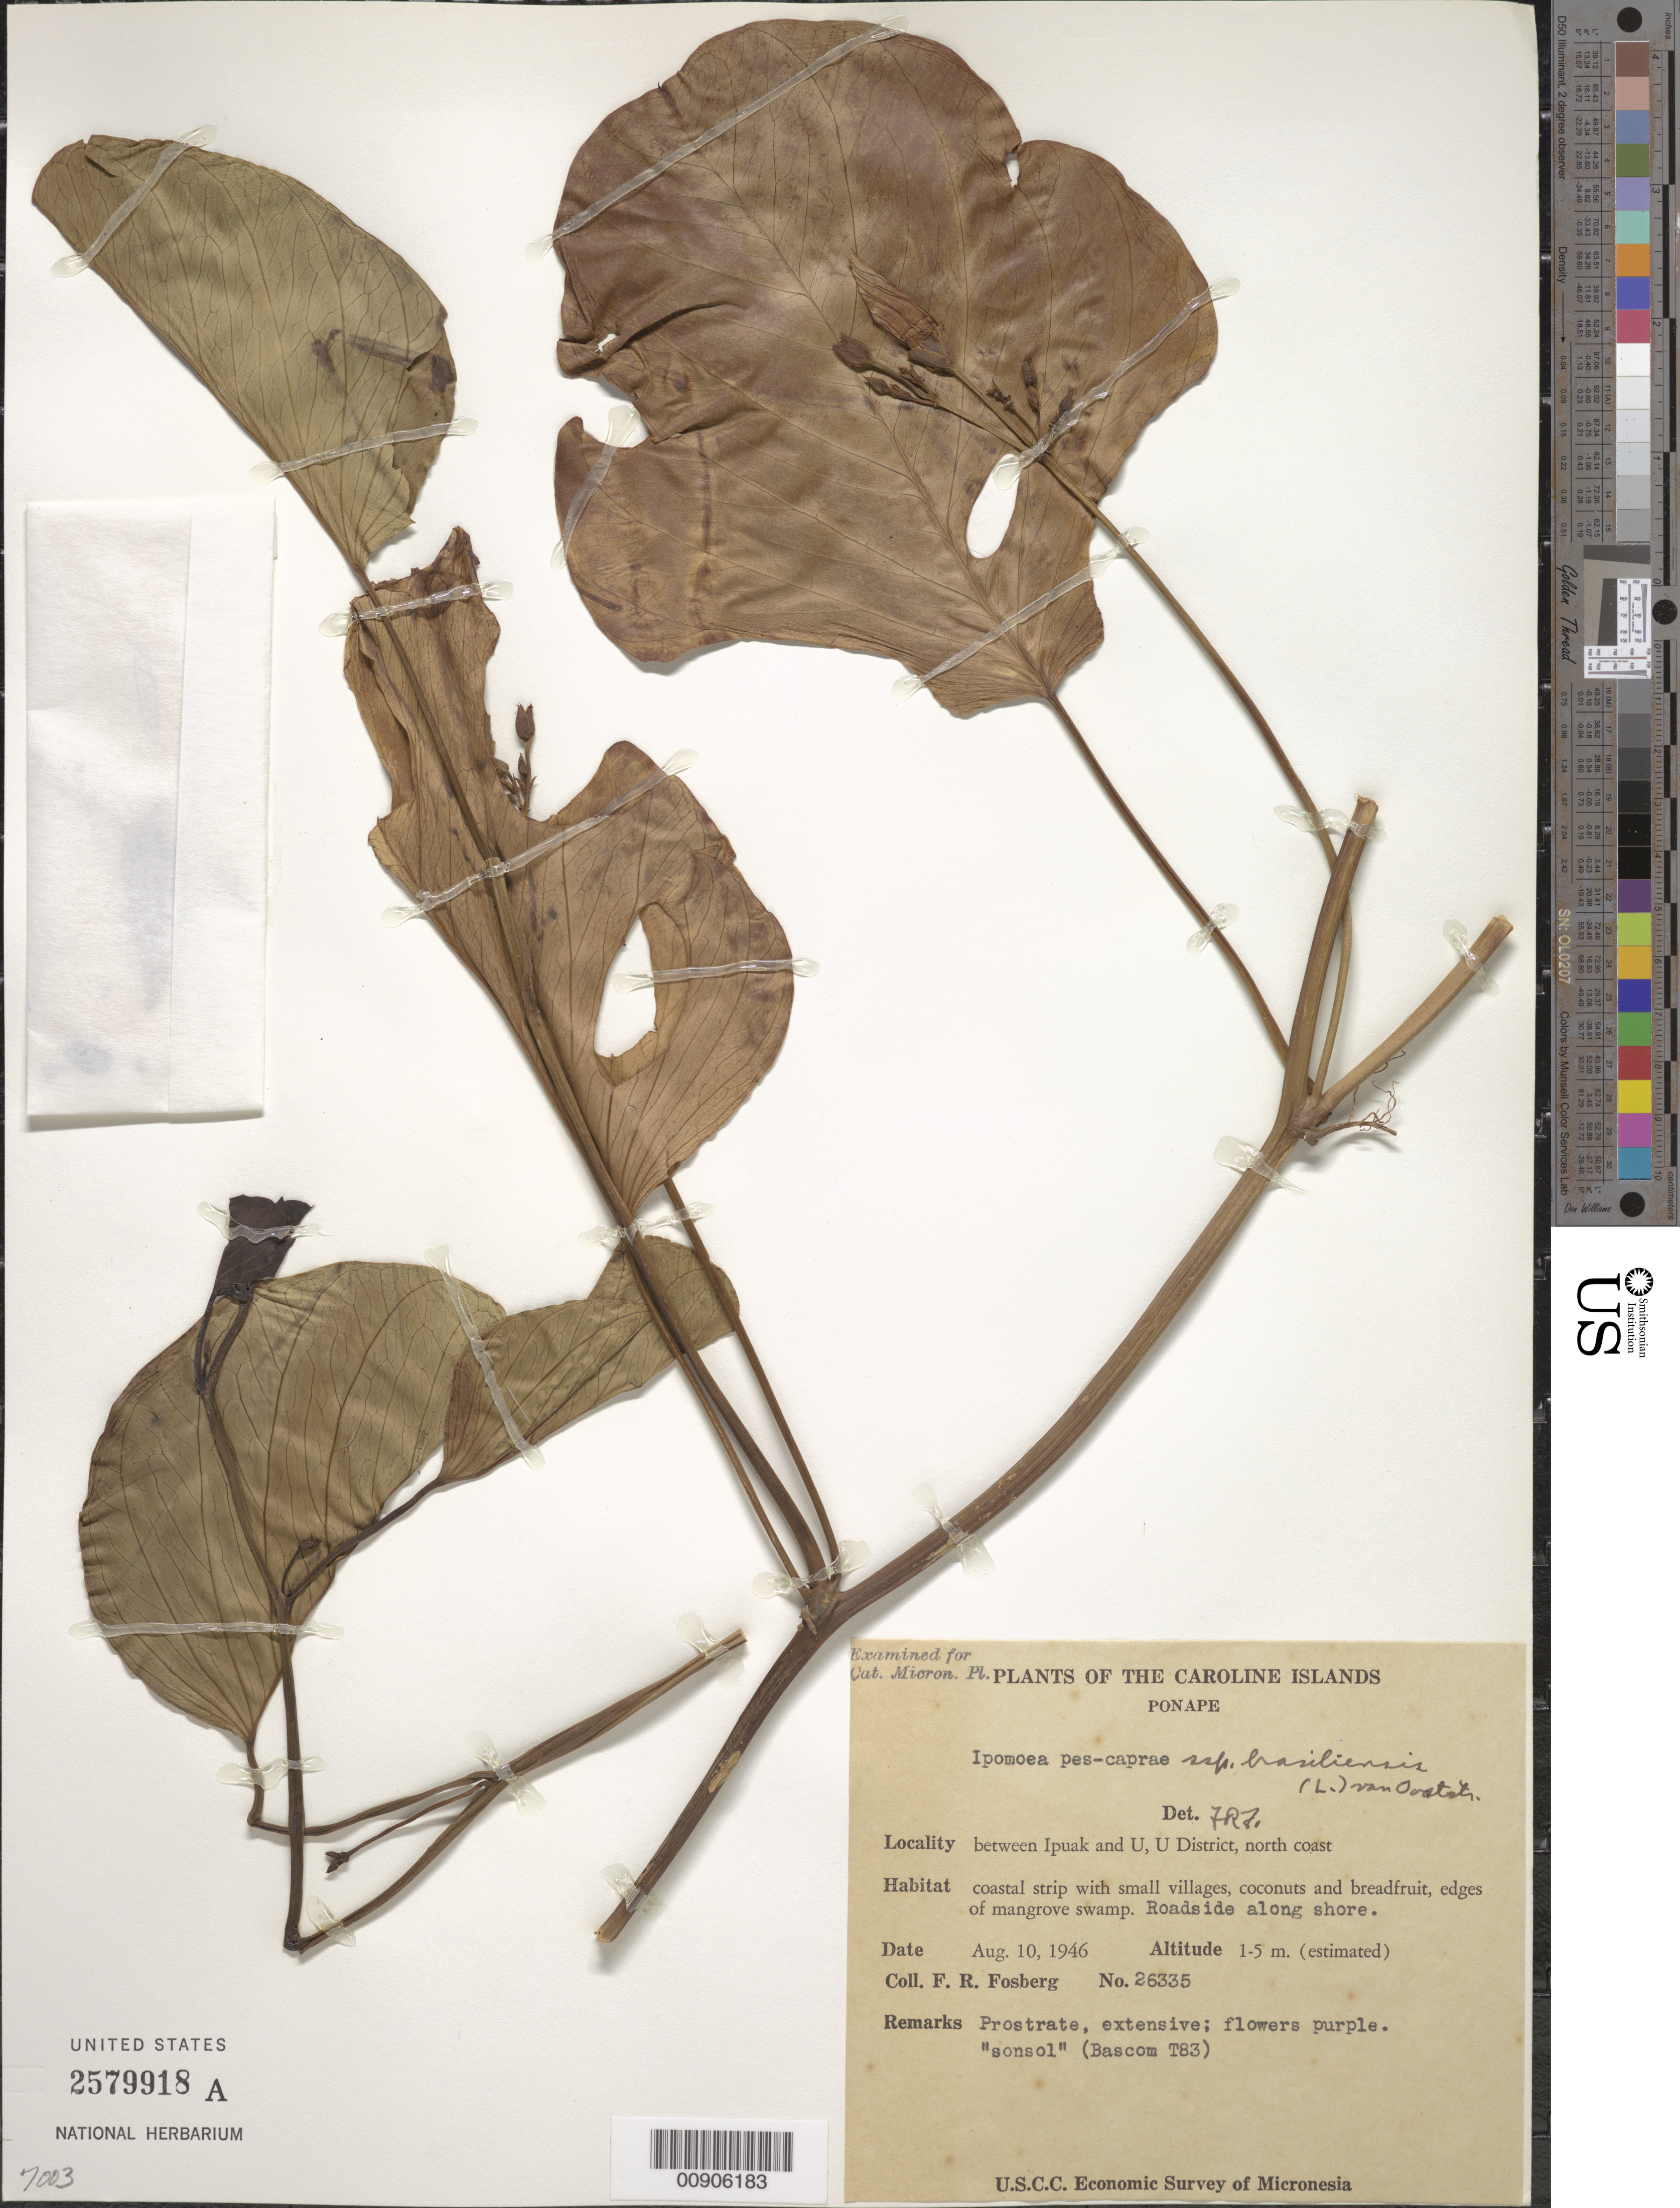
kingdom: Plantae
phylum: Tracheophyta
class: Magnoliopsida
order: Solanales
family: Convolvulaceae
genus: Ipomoea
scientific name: Ipomoea pes-caprae subsp. brasiliensis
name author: (L.) Ooststr.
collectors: F. R. Fosberg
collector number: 26335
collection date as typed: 10 Aug 1946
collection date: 1946-08-10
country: Kiribati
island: Caroline Atoll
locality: between Ipuak and U,U District ,north coast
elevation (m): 1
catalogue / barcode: US 2579918